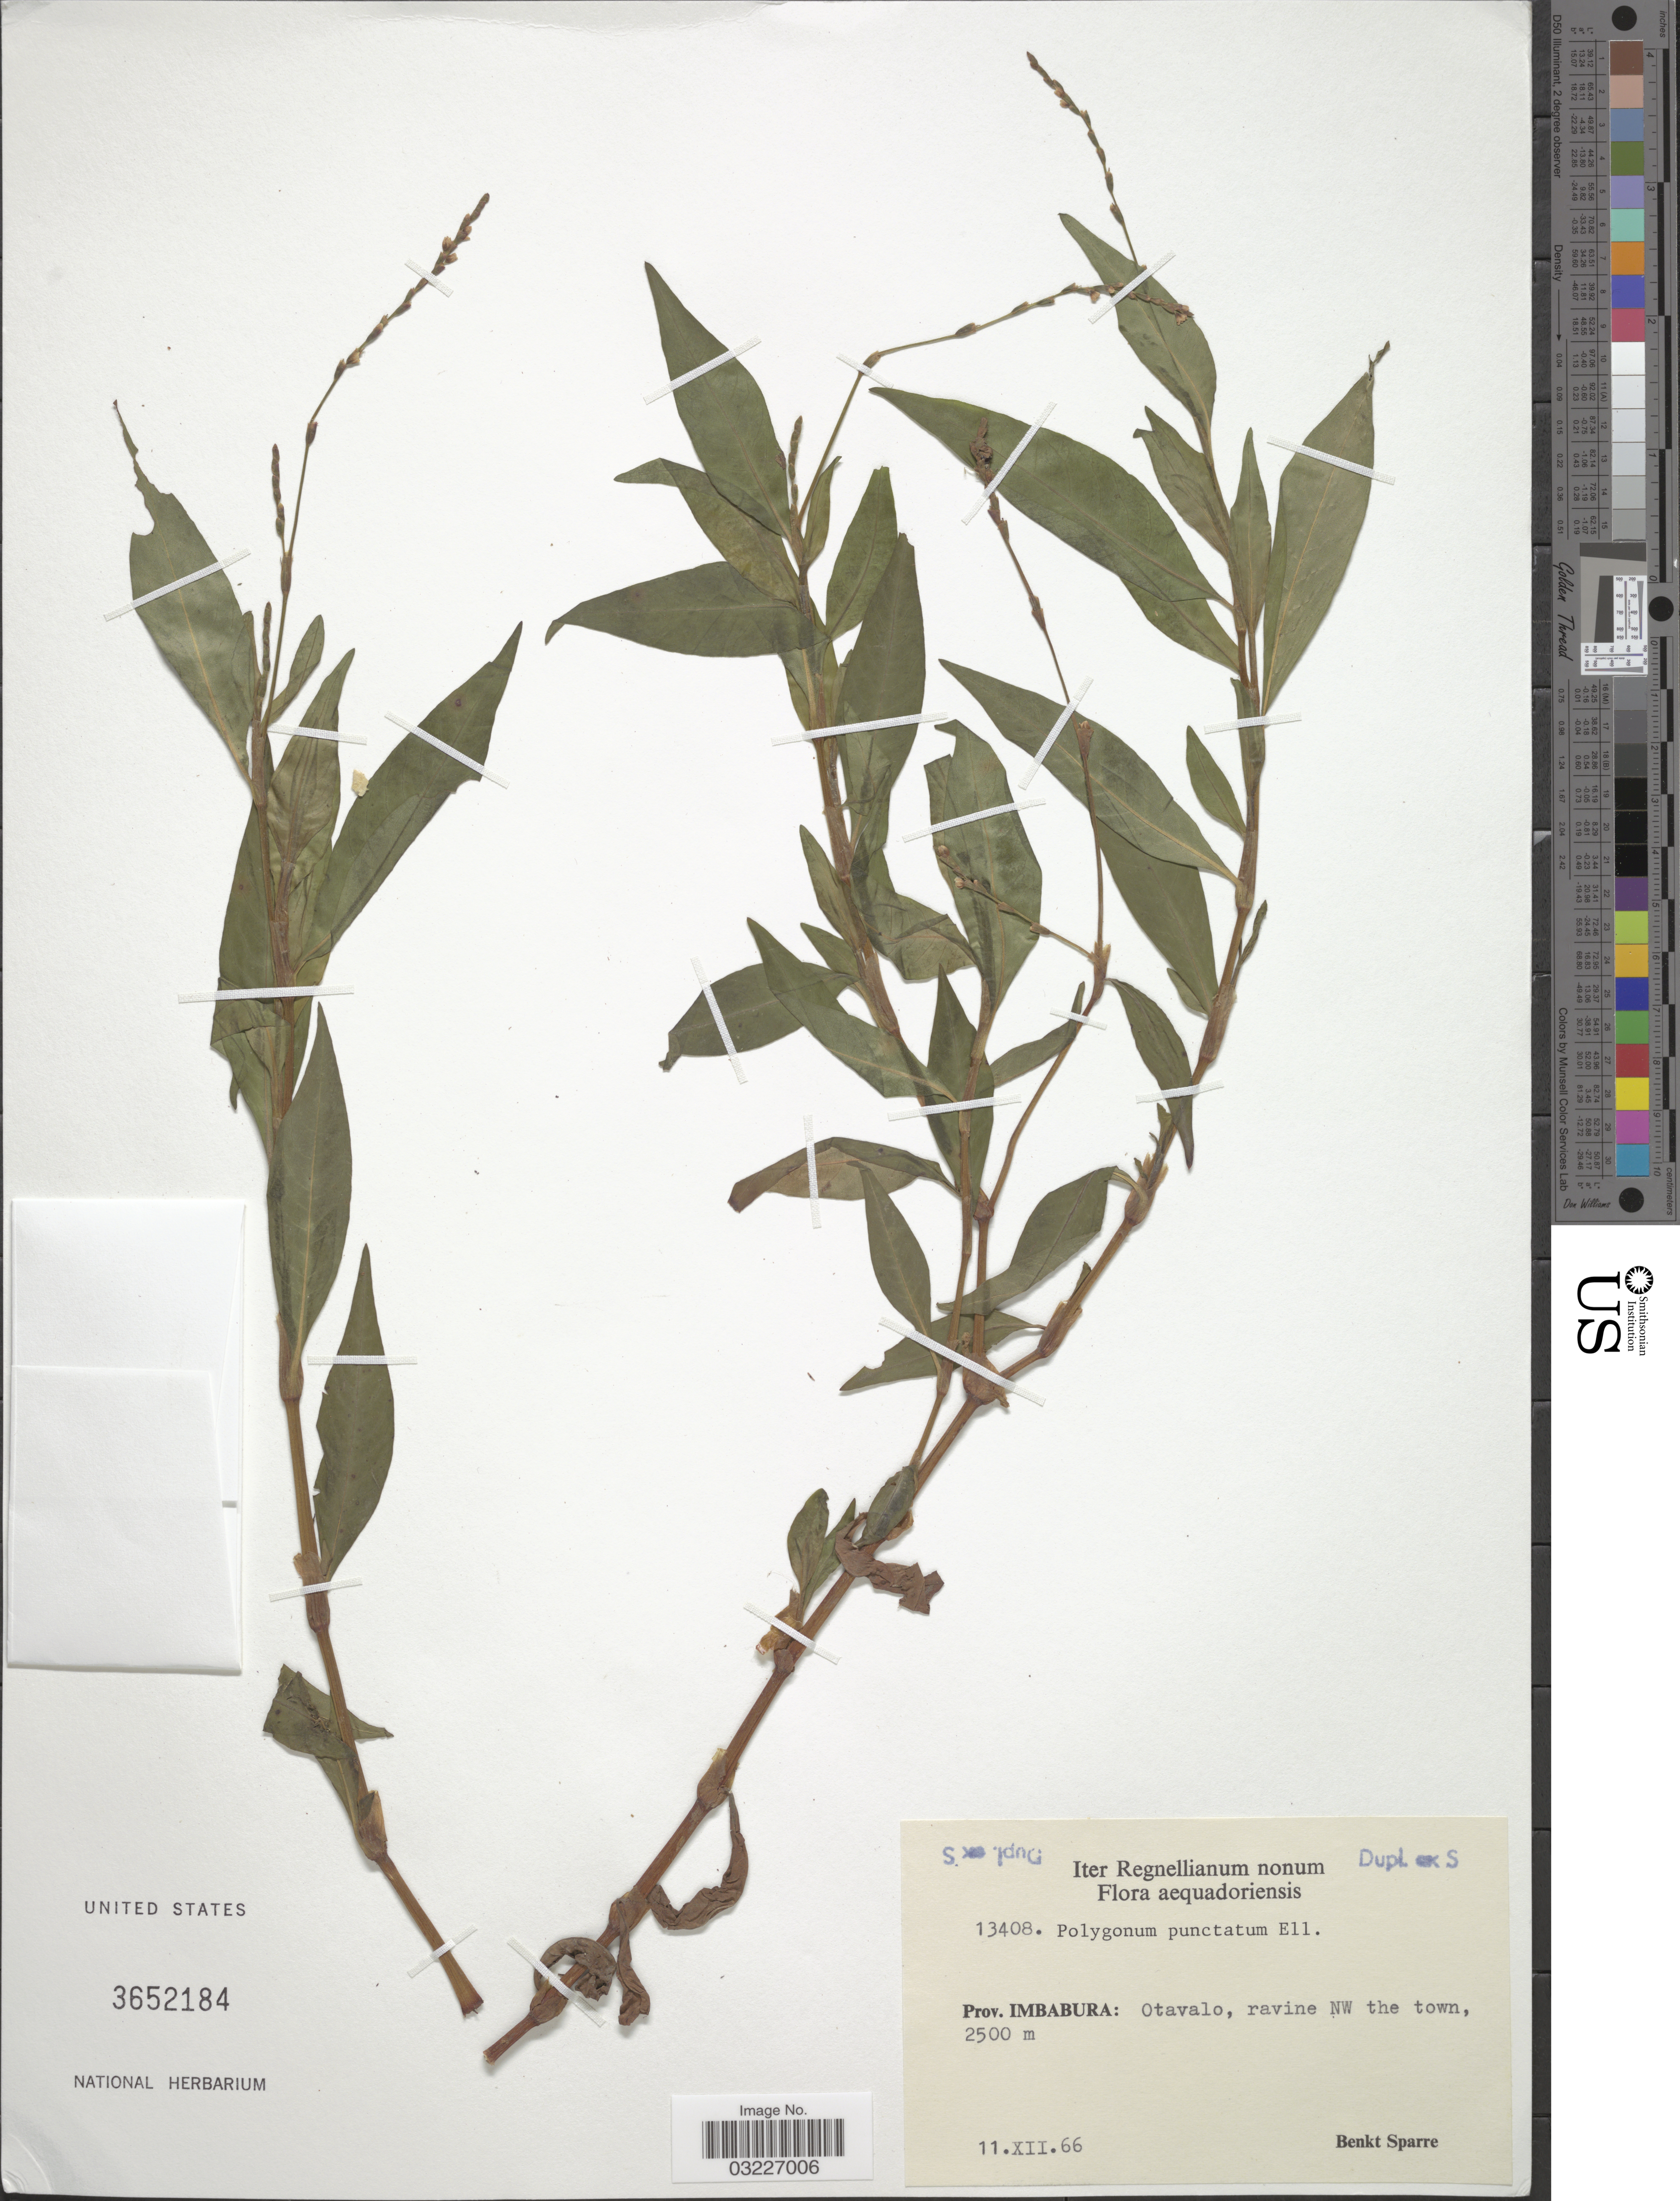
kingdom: Plantae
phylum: Tracheophyta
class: Magnoliopsida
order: Caryophyllales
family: Polygonaceae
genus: Polygonum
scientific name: Polygonum opelousanum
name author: Riddell ex Small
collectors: B. Sparre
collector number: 13408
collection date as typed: Transcribed d/m/y: 11/12/66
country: Ecuador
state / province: Imbabura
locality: Aequadoriensis, Prov. Imbabura: Otavalo, ravine NW the town.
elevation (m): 2500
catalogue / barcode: US 3652184